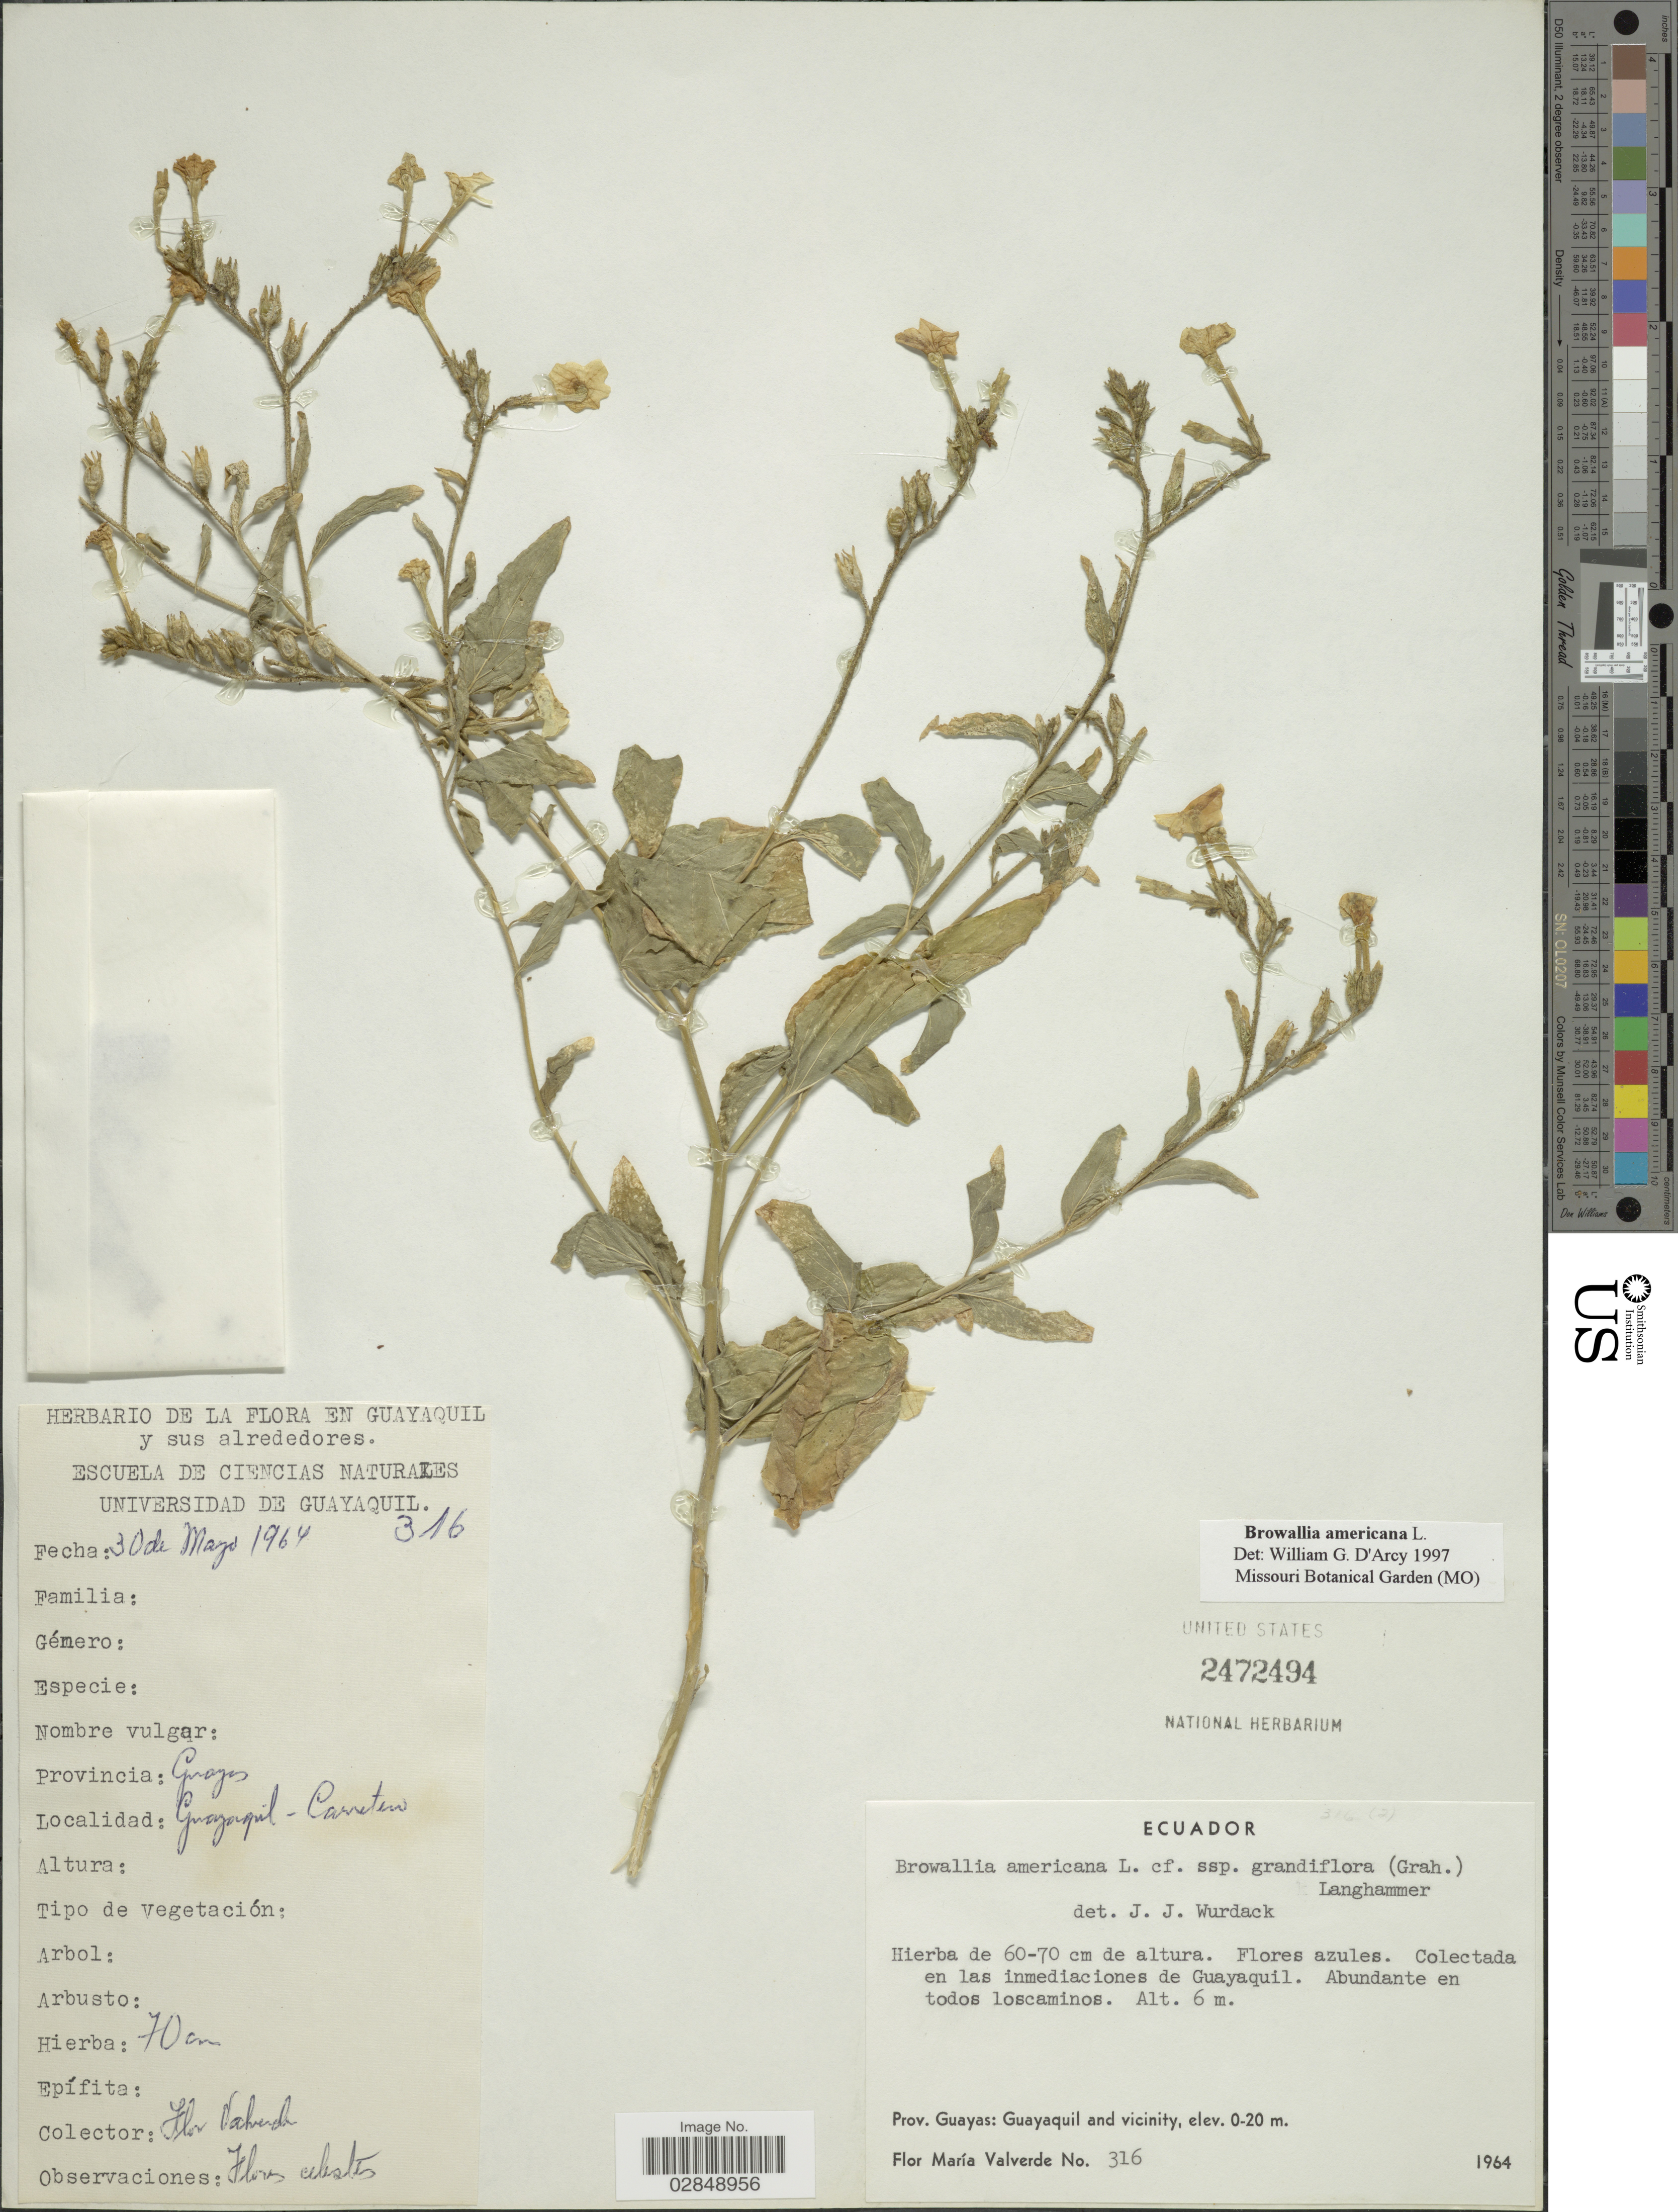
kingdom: Plantae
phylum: Tracheophyta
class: Magnoliopsida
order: Solanales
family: Solanaceae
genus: Browallia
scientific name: Browallia americana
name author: L.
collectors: F. M. Valverde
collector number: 316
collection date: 1964-05-30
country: Ecuador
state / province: Guayas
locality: Guayaquil and vicinity. Guayaquil-Carretera.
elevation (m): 6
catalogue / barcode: US 2472494